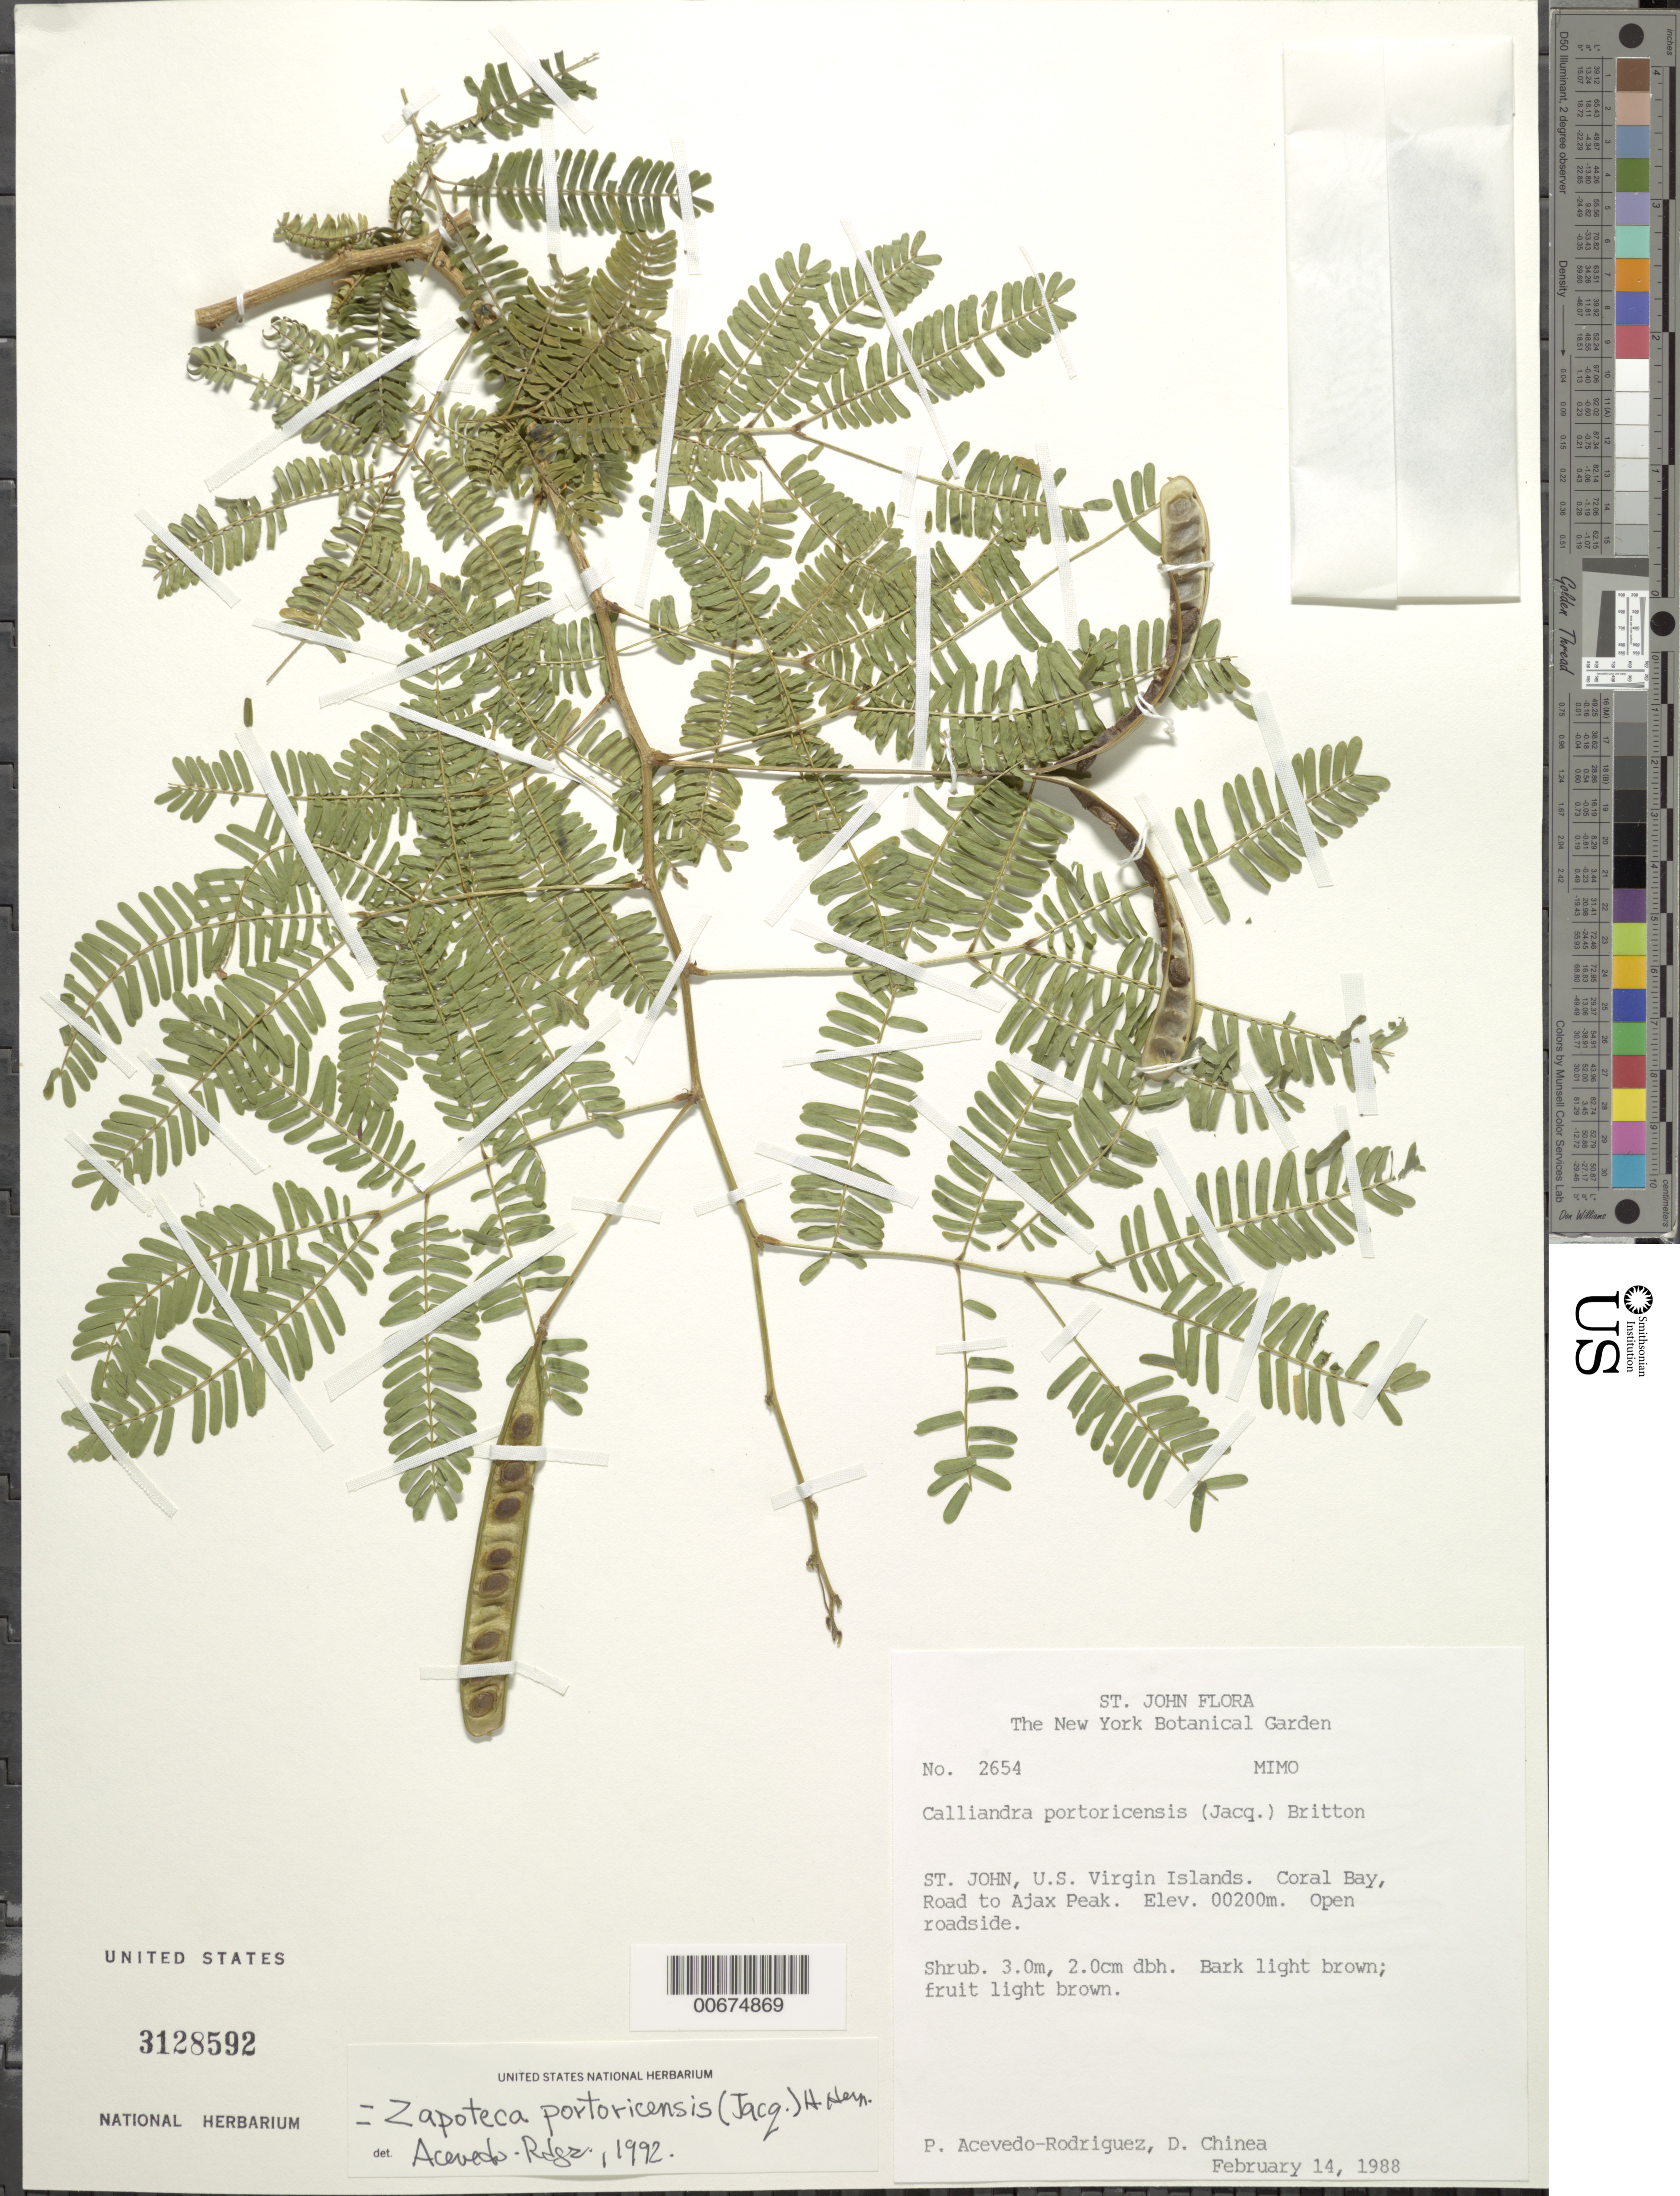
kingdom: Plantae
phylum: Tracheophyta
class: Magnoliopsida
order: Fabales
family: Fabaceae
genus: Zapoteca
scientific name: Zapoteca portoricensis subsp. portoricensis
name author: (Jacq.) H.M. Hern.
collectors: P. Acevedo-Rodr. & D. Chinea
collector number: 2654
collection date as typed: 14 Feb 1988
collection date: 1988-02-14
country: U.S. Virgin Islands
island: St. John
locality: Road to Ajax Peak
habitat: Open roadside.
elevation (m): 200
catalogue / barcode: US 3128592